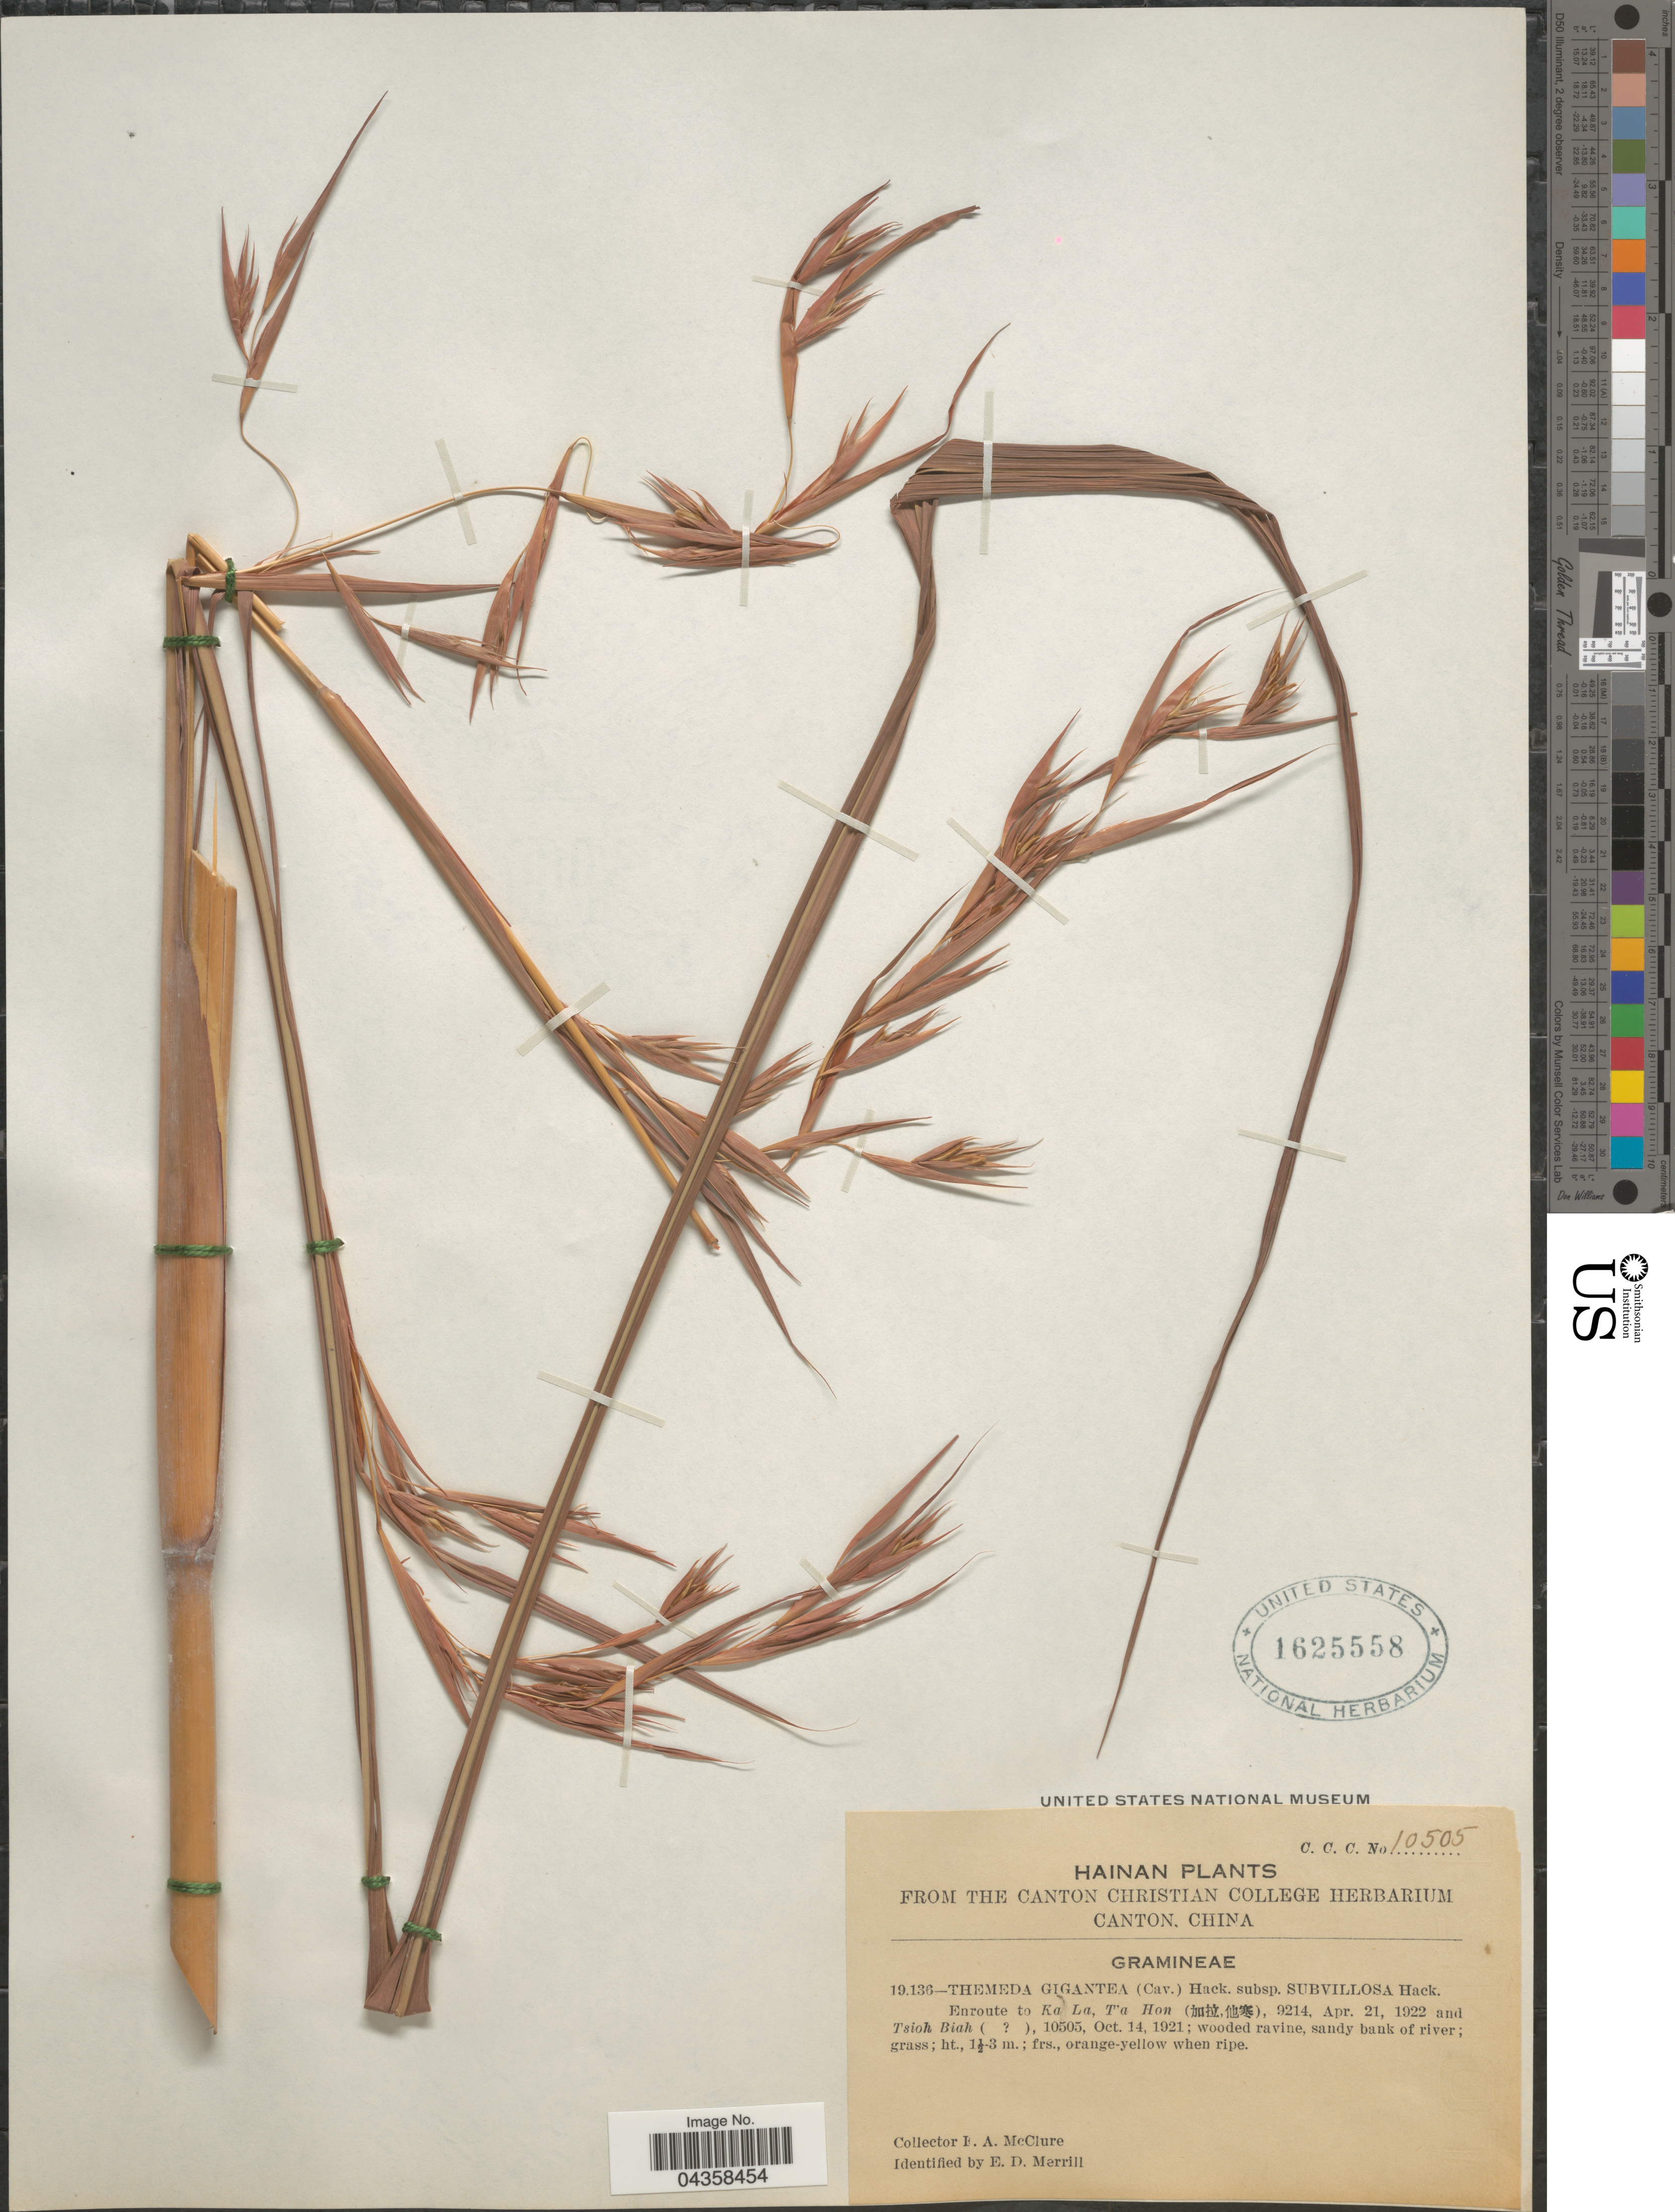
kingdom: Plantae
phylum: Tracheophyta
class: Liliopsida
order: Poales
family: Poaceae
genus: Themeda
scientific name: Themeda villosa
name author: (Lam.) A. Camus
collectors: F. A. McClure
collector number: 10505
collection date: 1921-10-14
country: China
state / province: Hainan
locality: Tsioh Biah.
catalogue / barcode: US 1625558